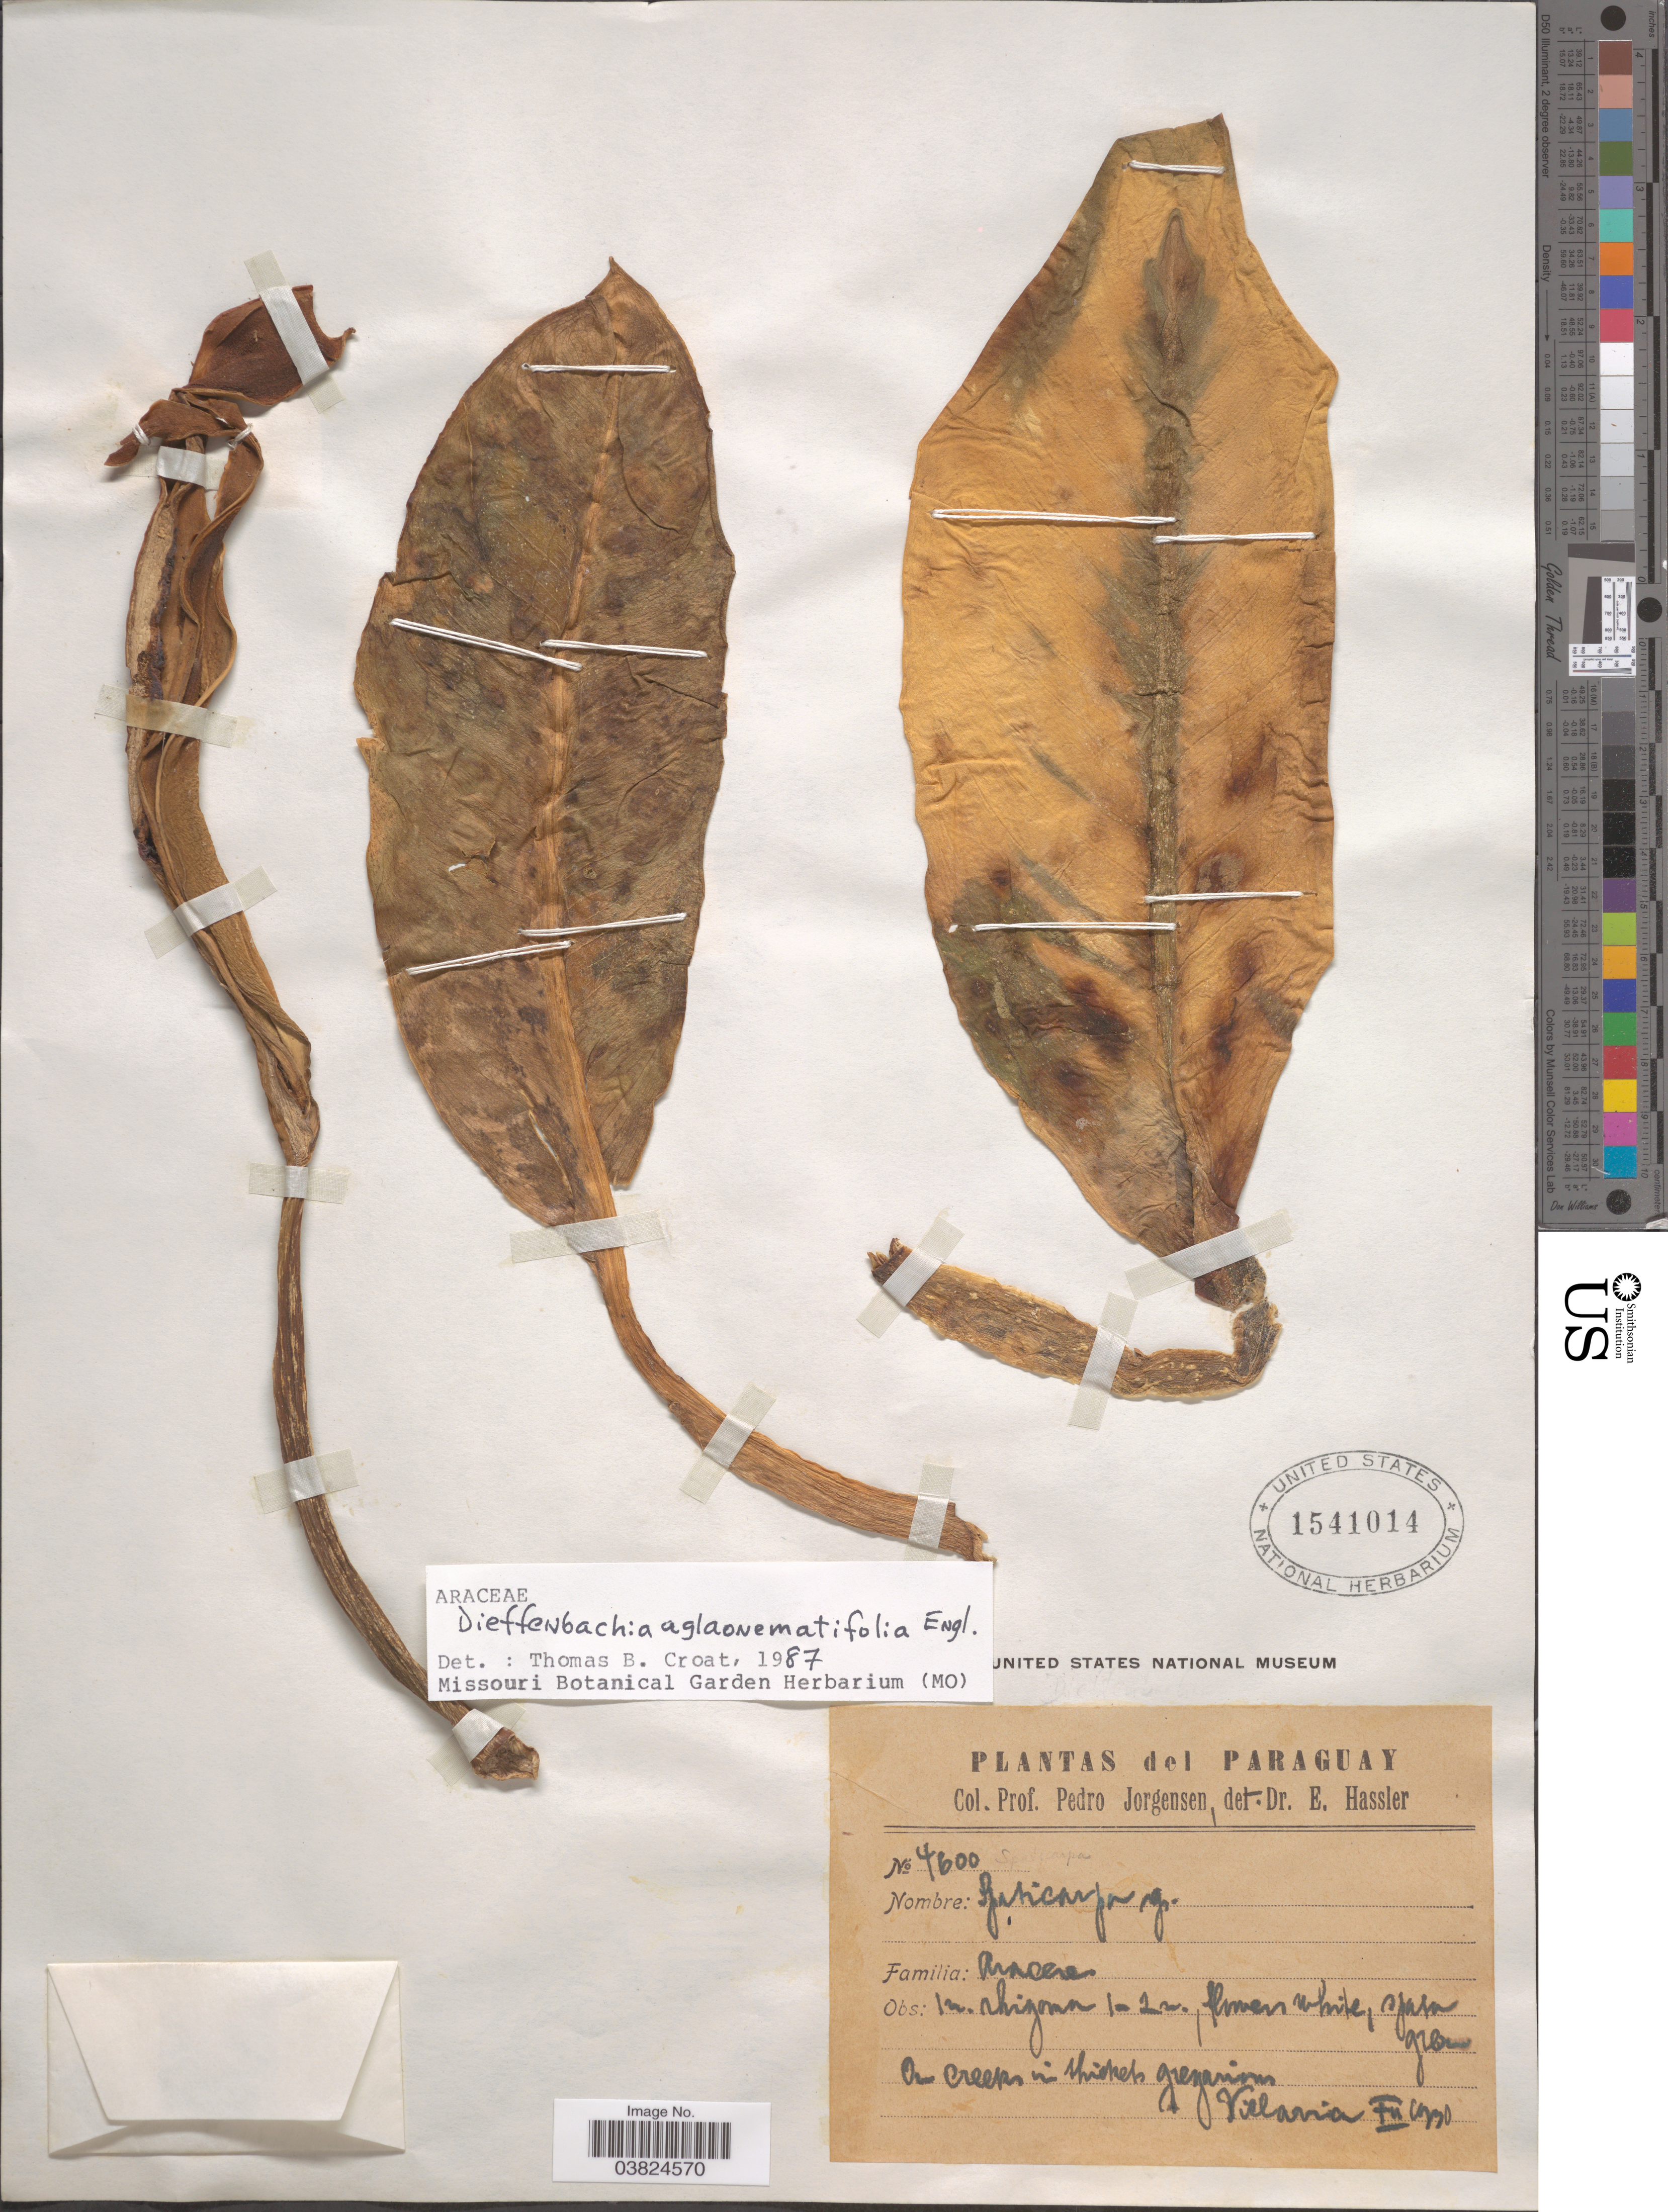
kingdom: Plantae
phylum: Tracheophyta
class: Liliopsida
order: Alismatales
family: Araceae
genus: Dieffenbachia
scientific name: Dieffenbachia aglaonematifolia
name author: Engl.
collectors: P. Jörgensen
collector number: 4600*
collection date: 1990-11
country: Paraguay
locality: On creeks in thickets greganion. Villarrica.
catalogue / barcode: US 1541014